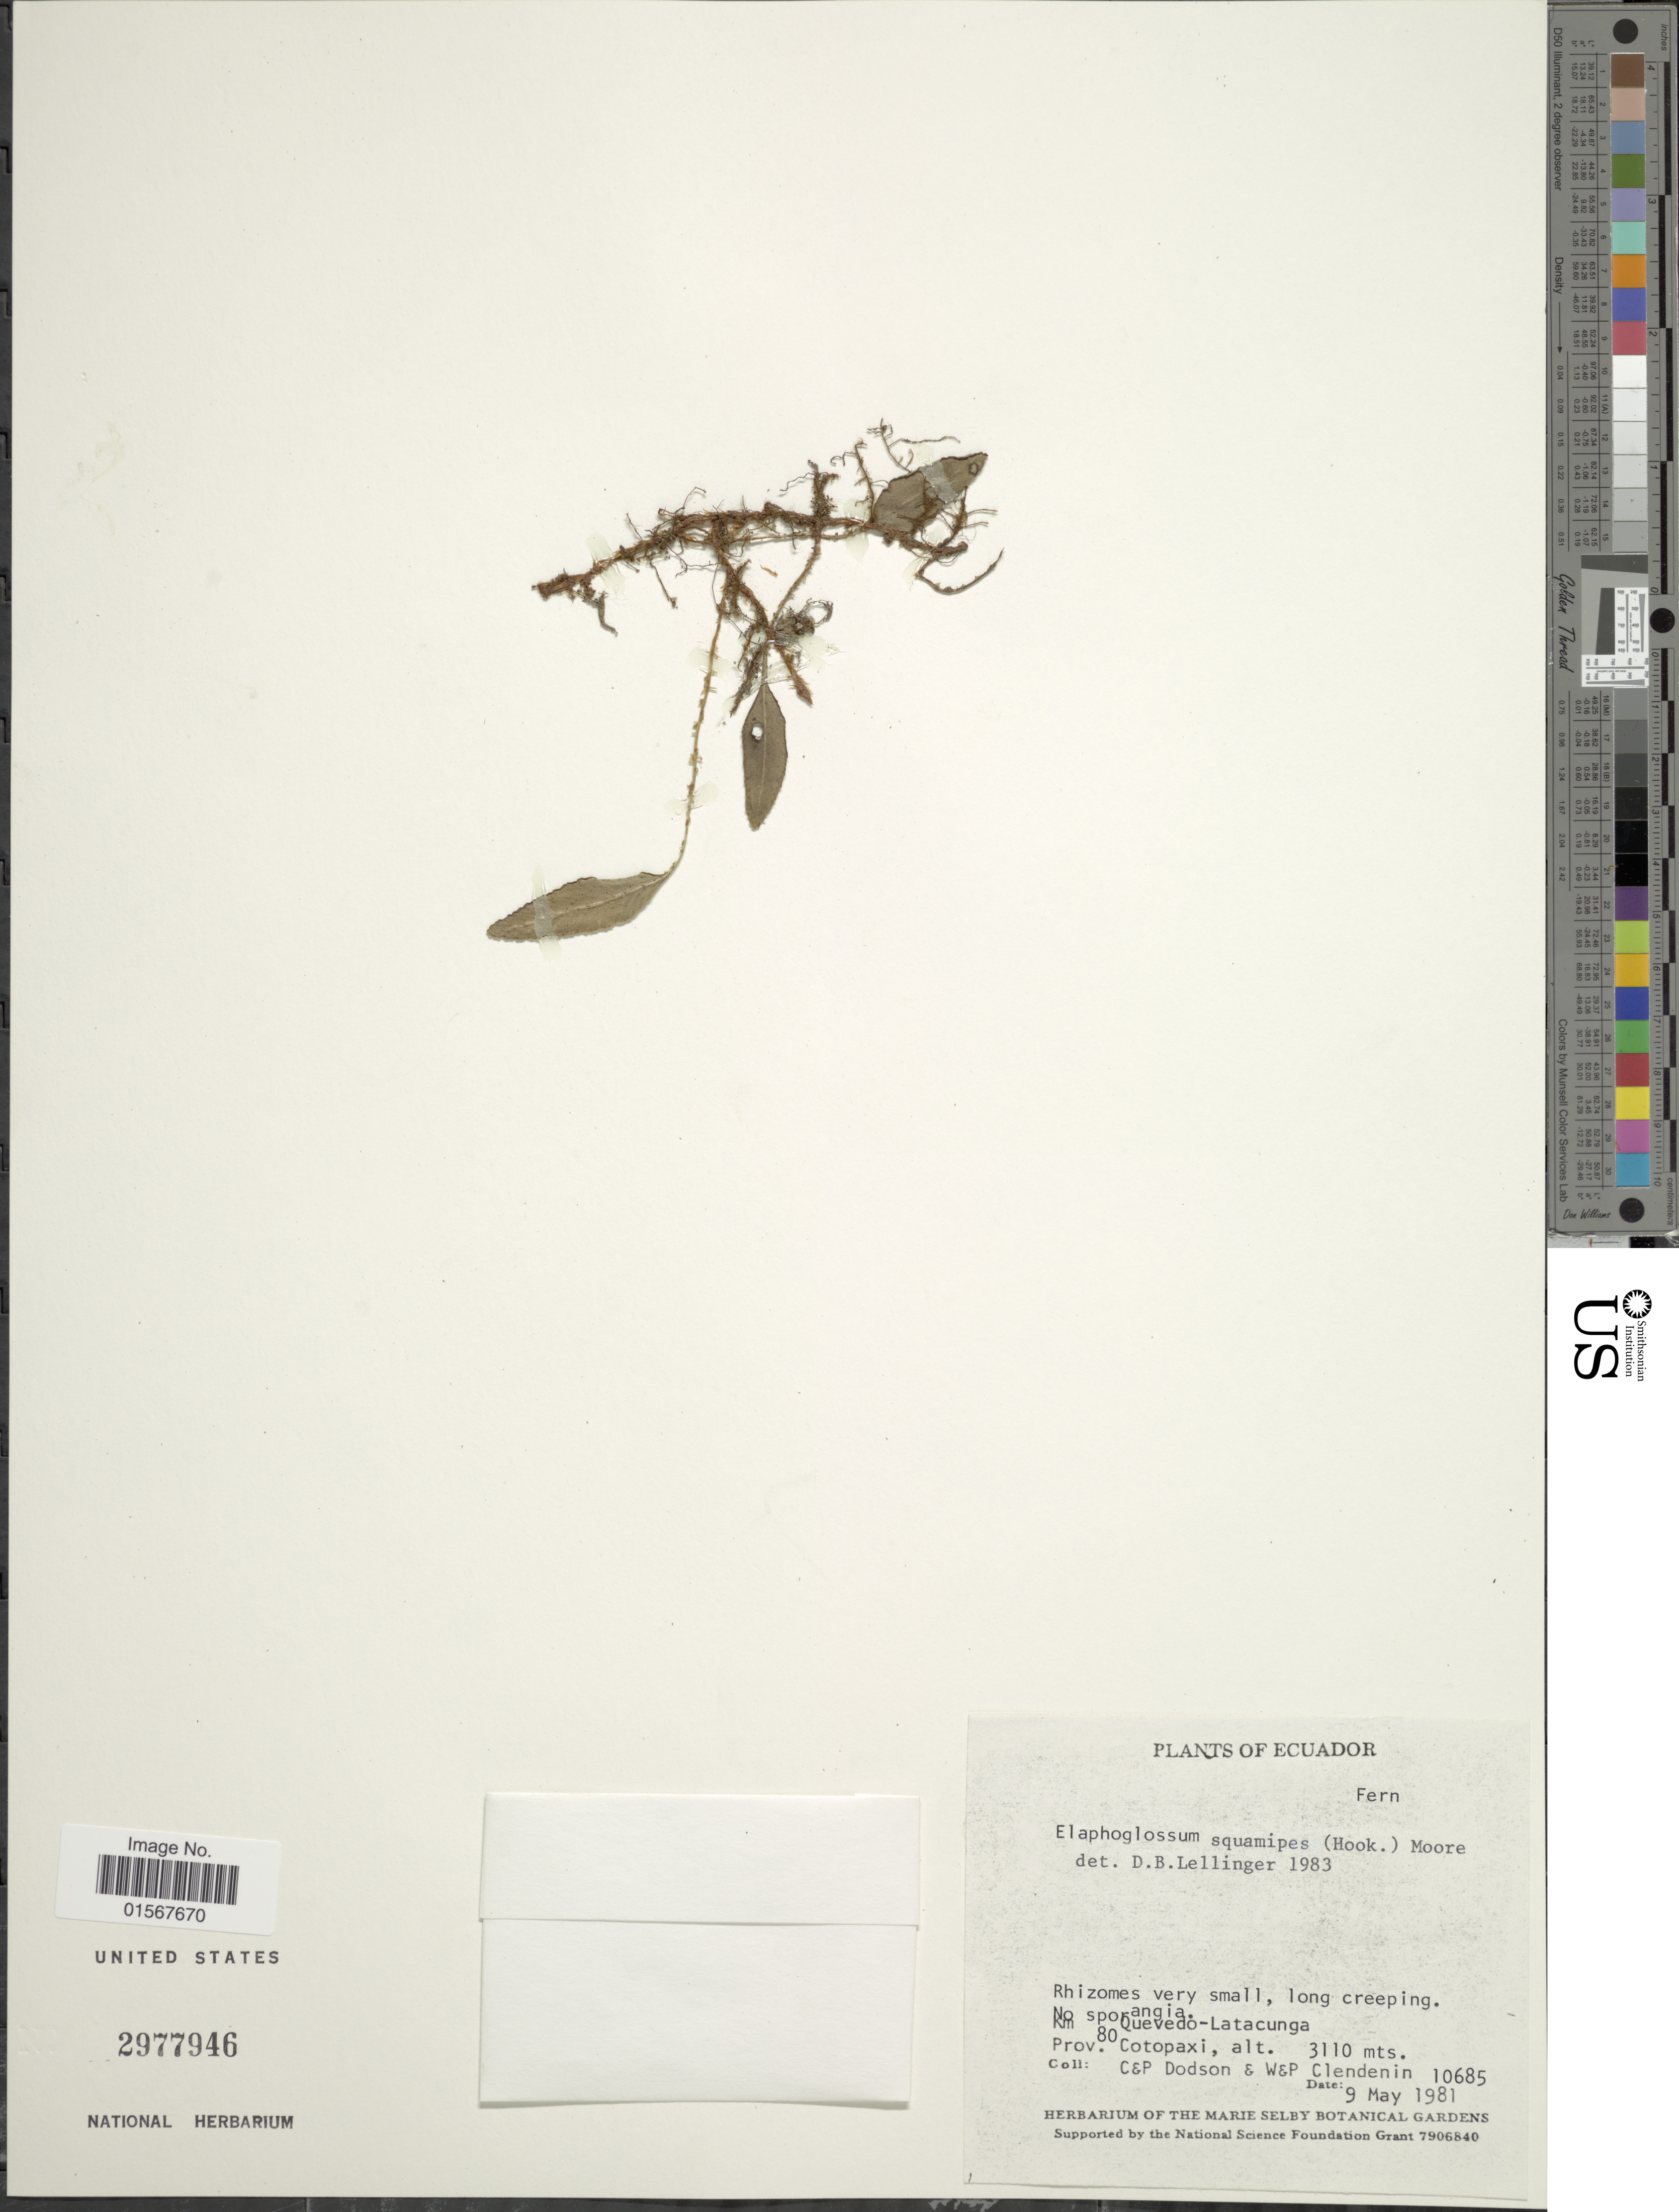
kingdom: Plantae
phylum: Tracheophyta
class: Polypodiopsida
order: Polypodiales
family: Dryopteridaceae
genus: Elaphoglossum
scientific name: Elaphoglossum squamipes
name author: (Hook.) T. Moore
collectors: C. Dodson, P. M. Dodson, W. Clendenin & P. Clendenin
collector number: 10685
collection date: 1981-05-09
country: Ecuador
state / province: Cotopaxi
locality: Km 80 Quevedo- Latacunga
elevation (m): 3110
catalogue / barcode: US 2977946